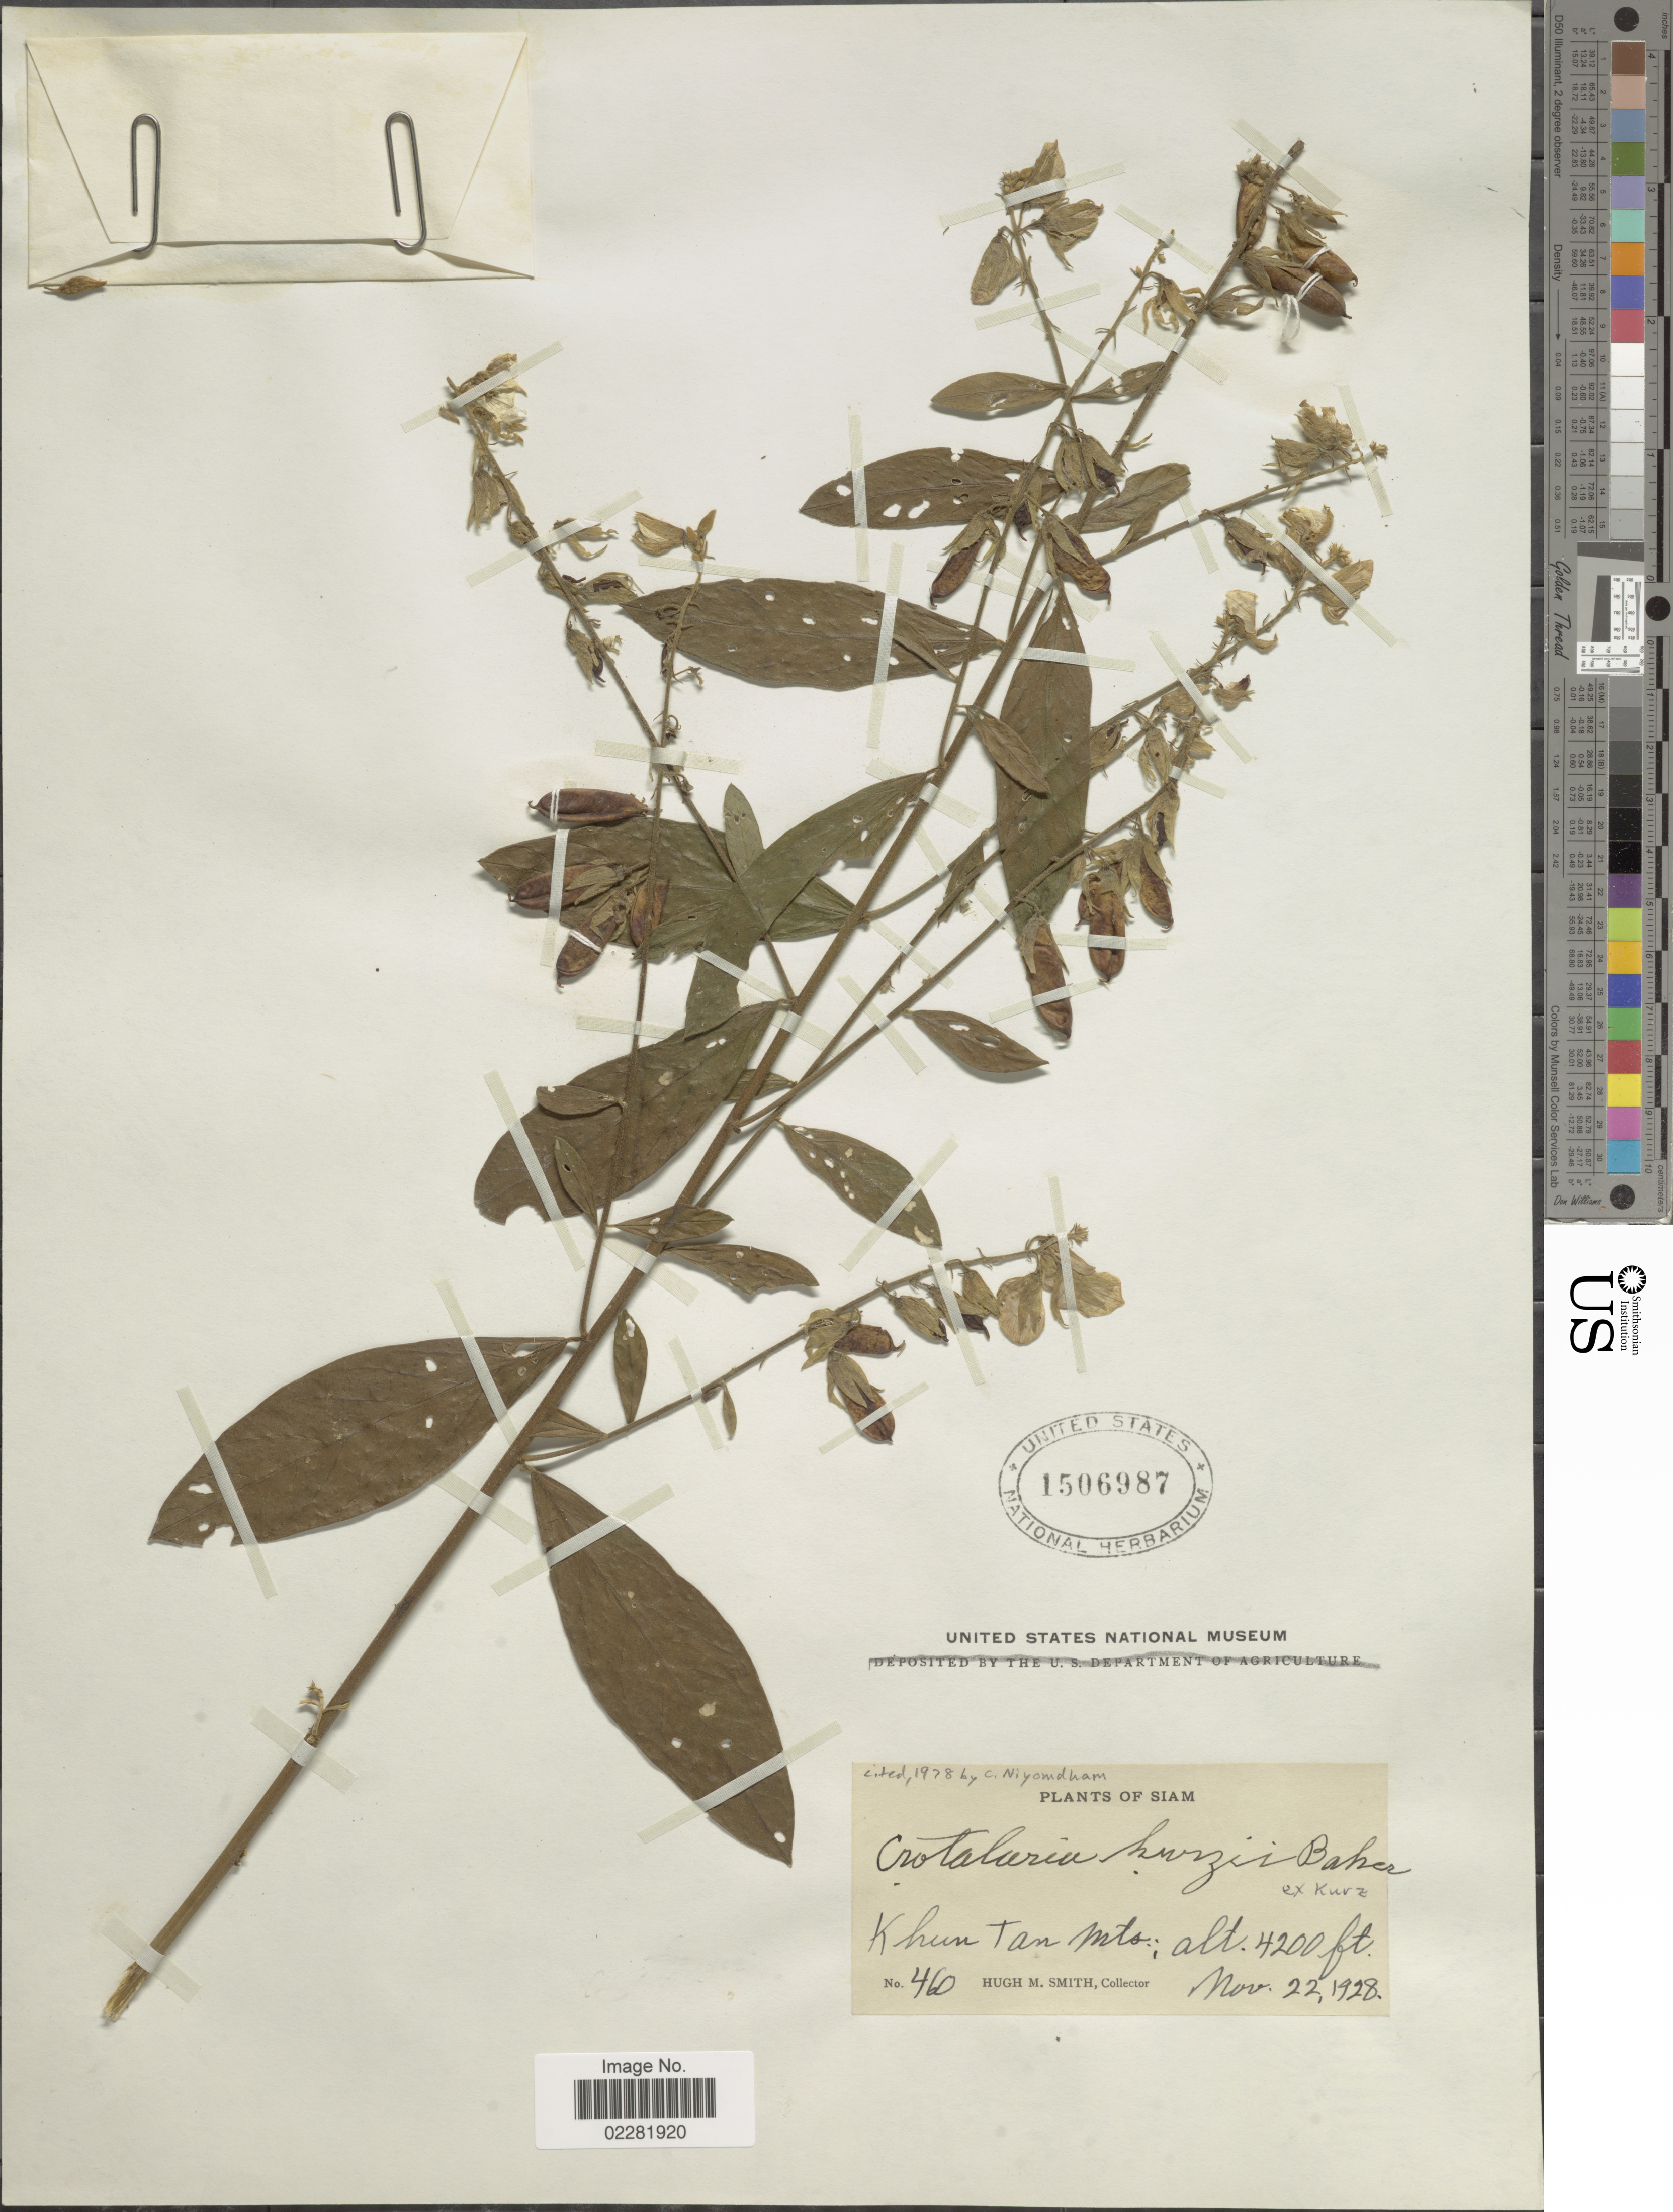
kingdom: Plantae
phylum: Tracheophyta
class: Magnoliopsida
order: Fabales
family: Fabaceae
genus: Crotalaria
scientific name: Crotalaria kurzii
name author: Baker ex Kurz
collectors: H. M. Smith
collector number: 460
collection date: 1928-11-22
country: Thailand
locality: Siam, Khun Tan Mts,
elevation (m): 1280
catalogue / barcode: US 1506987